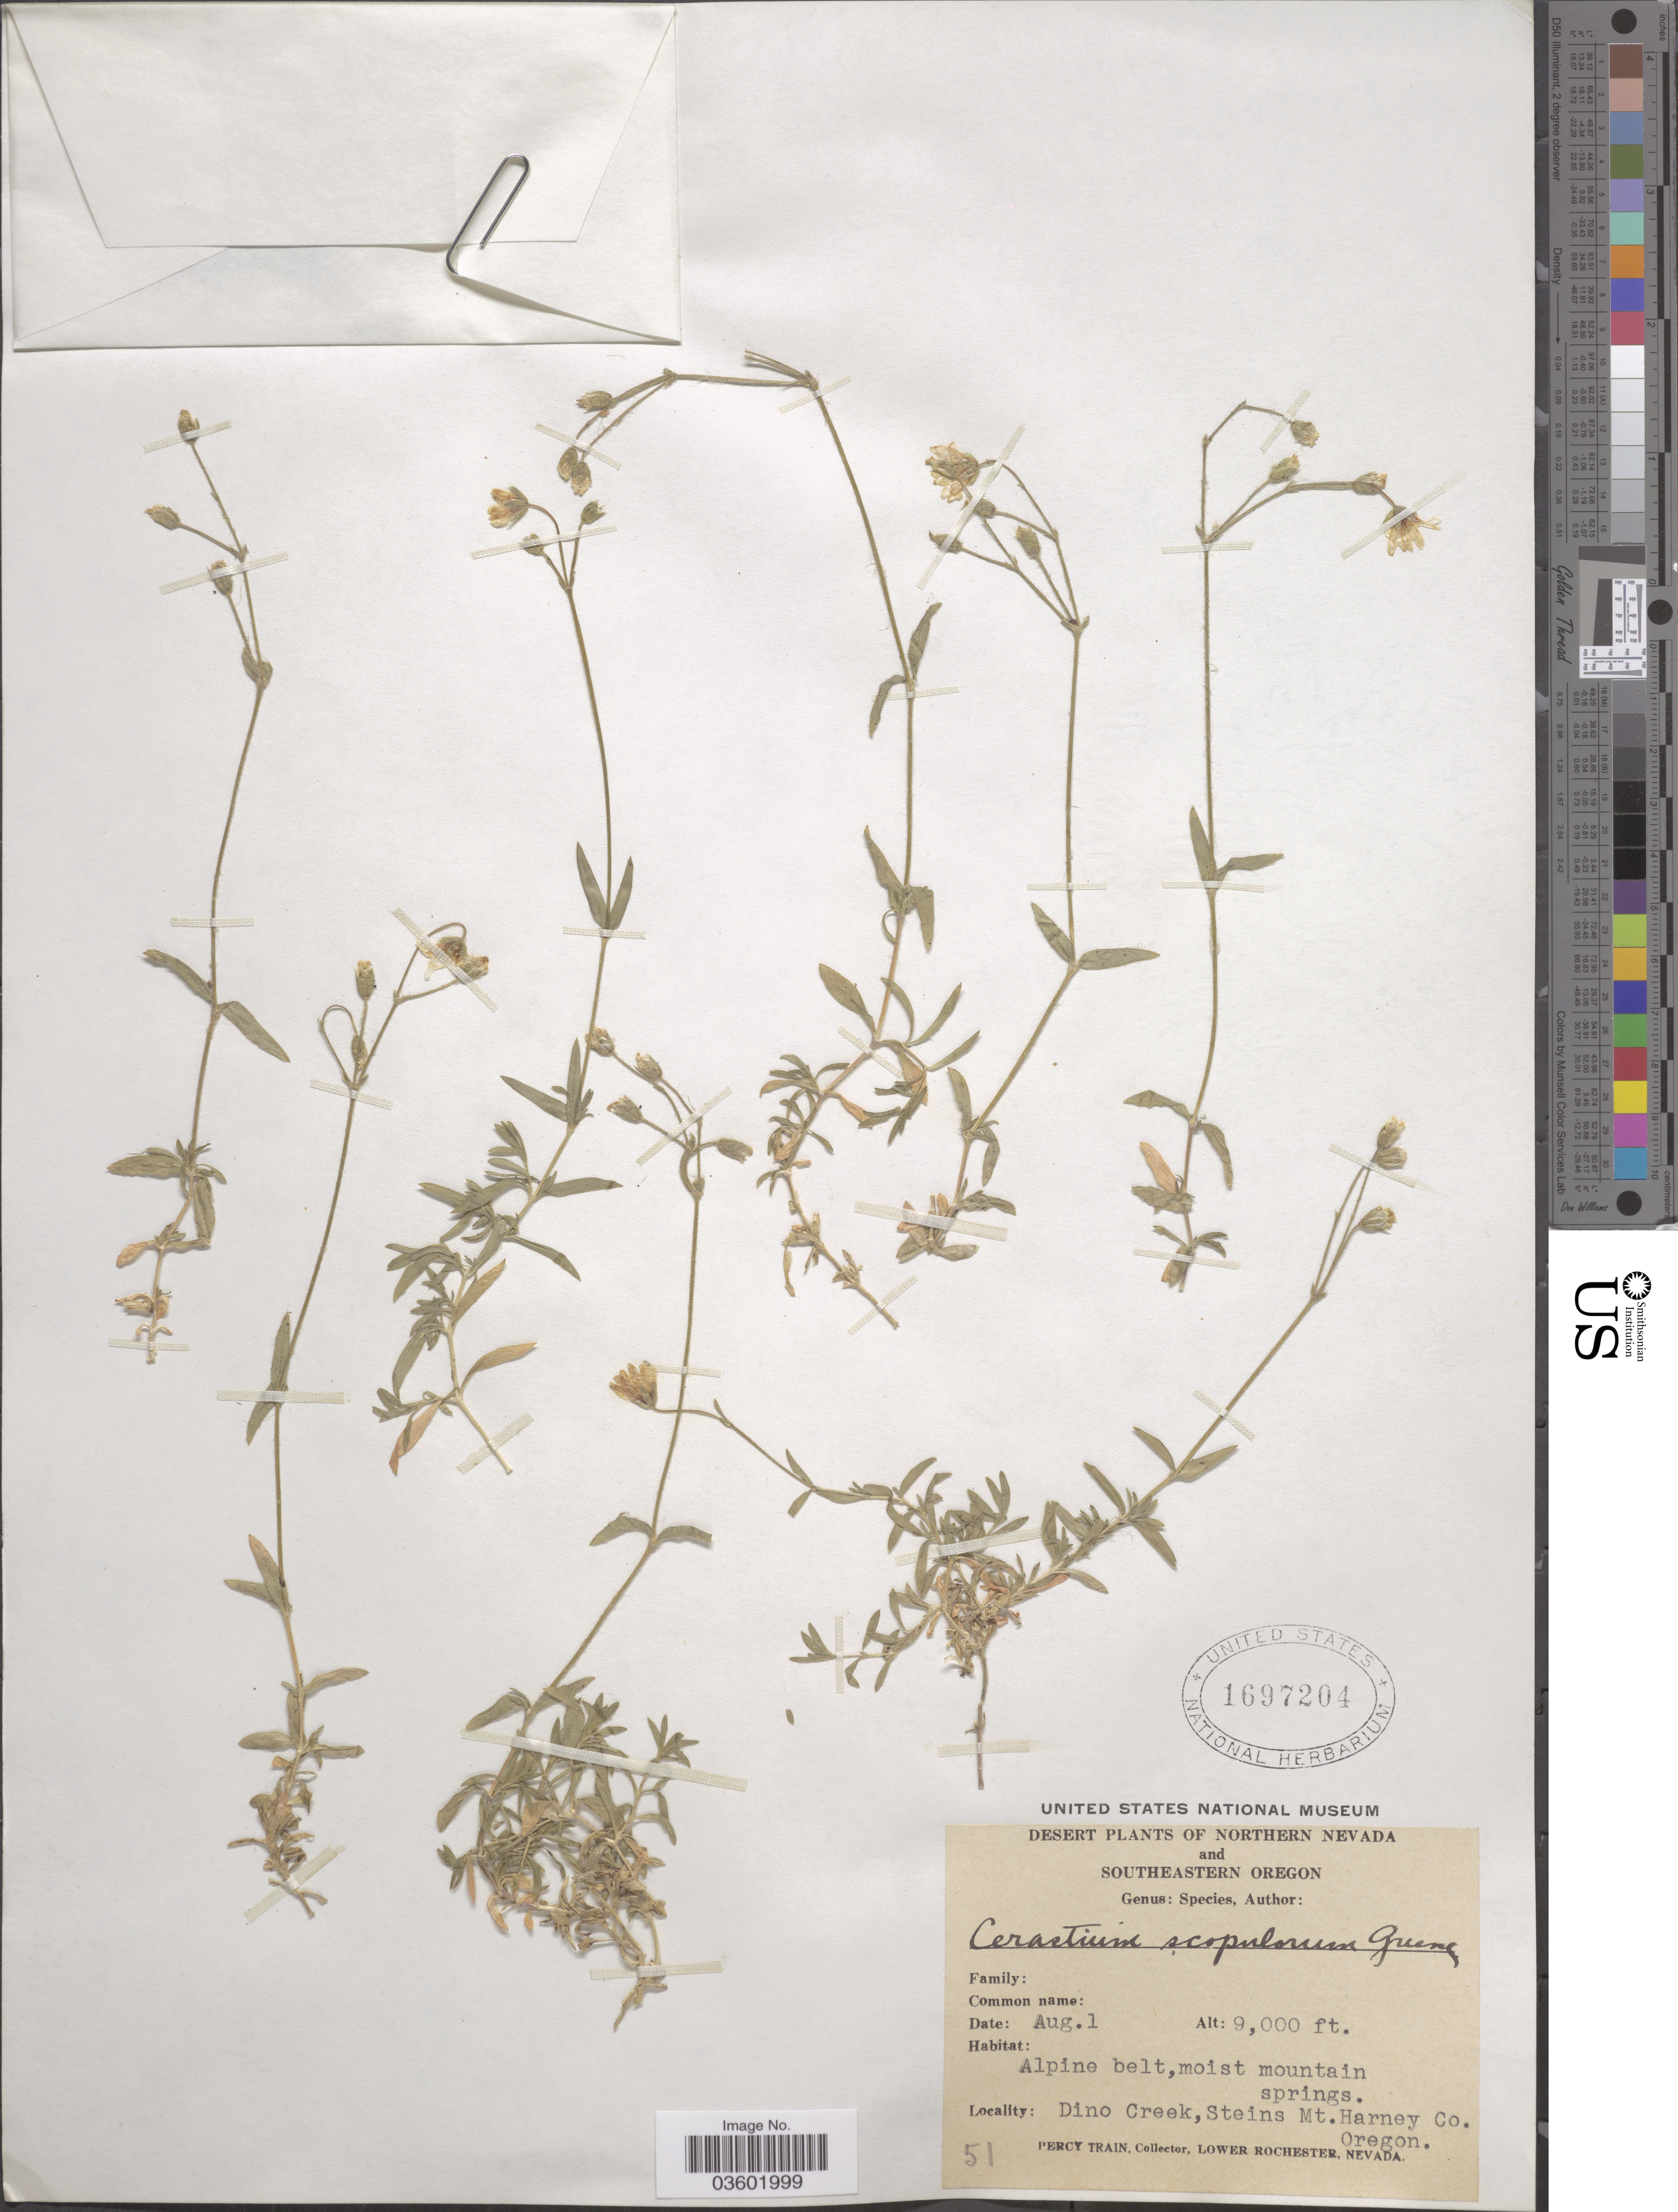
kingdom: Plantae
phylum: Tracheophyta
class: Magnoliopsida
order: Caryophyllales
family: Caryophyllaceae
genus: Cerastium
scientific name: Cerastium scopulorum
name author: Greene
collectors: P. Train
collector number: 51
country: United States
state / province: Oregon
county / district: Harney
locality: Southeastern Oregon. Dino Creek, Steins Mt. Harney Co.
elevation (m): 2743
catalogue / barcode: US 1697204